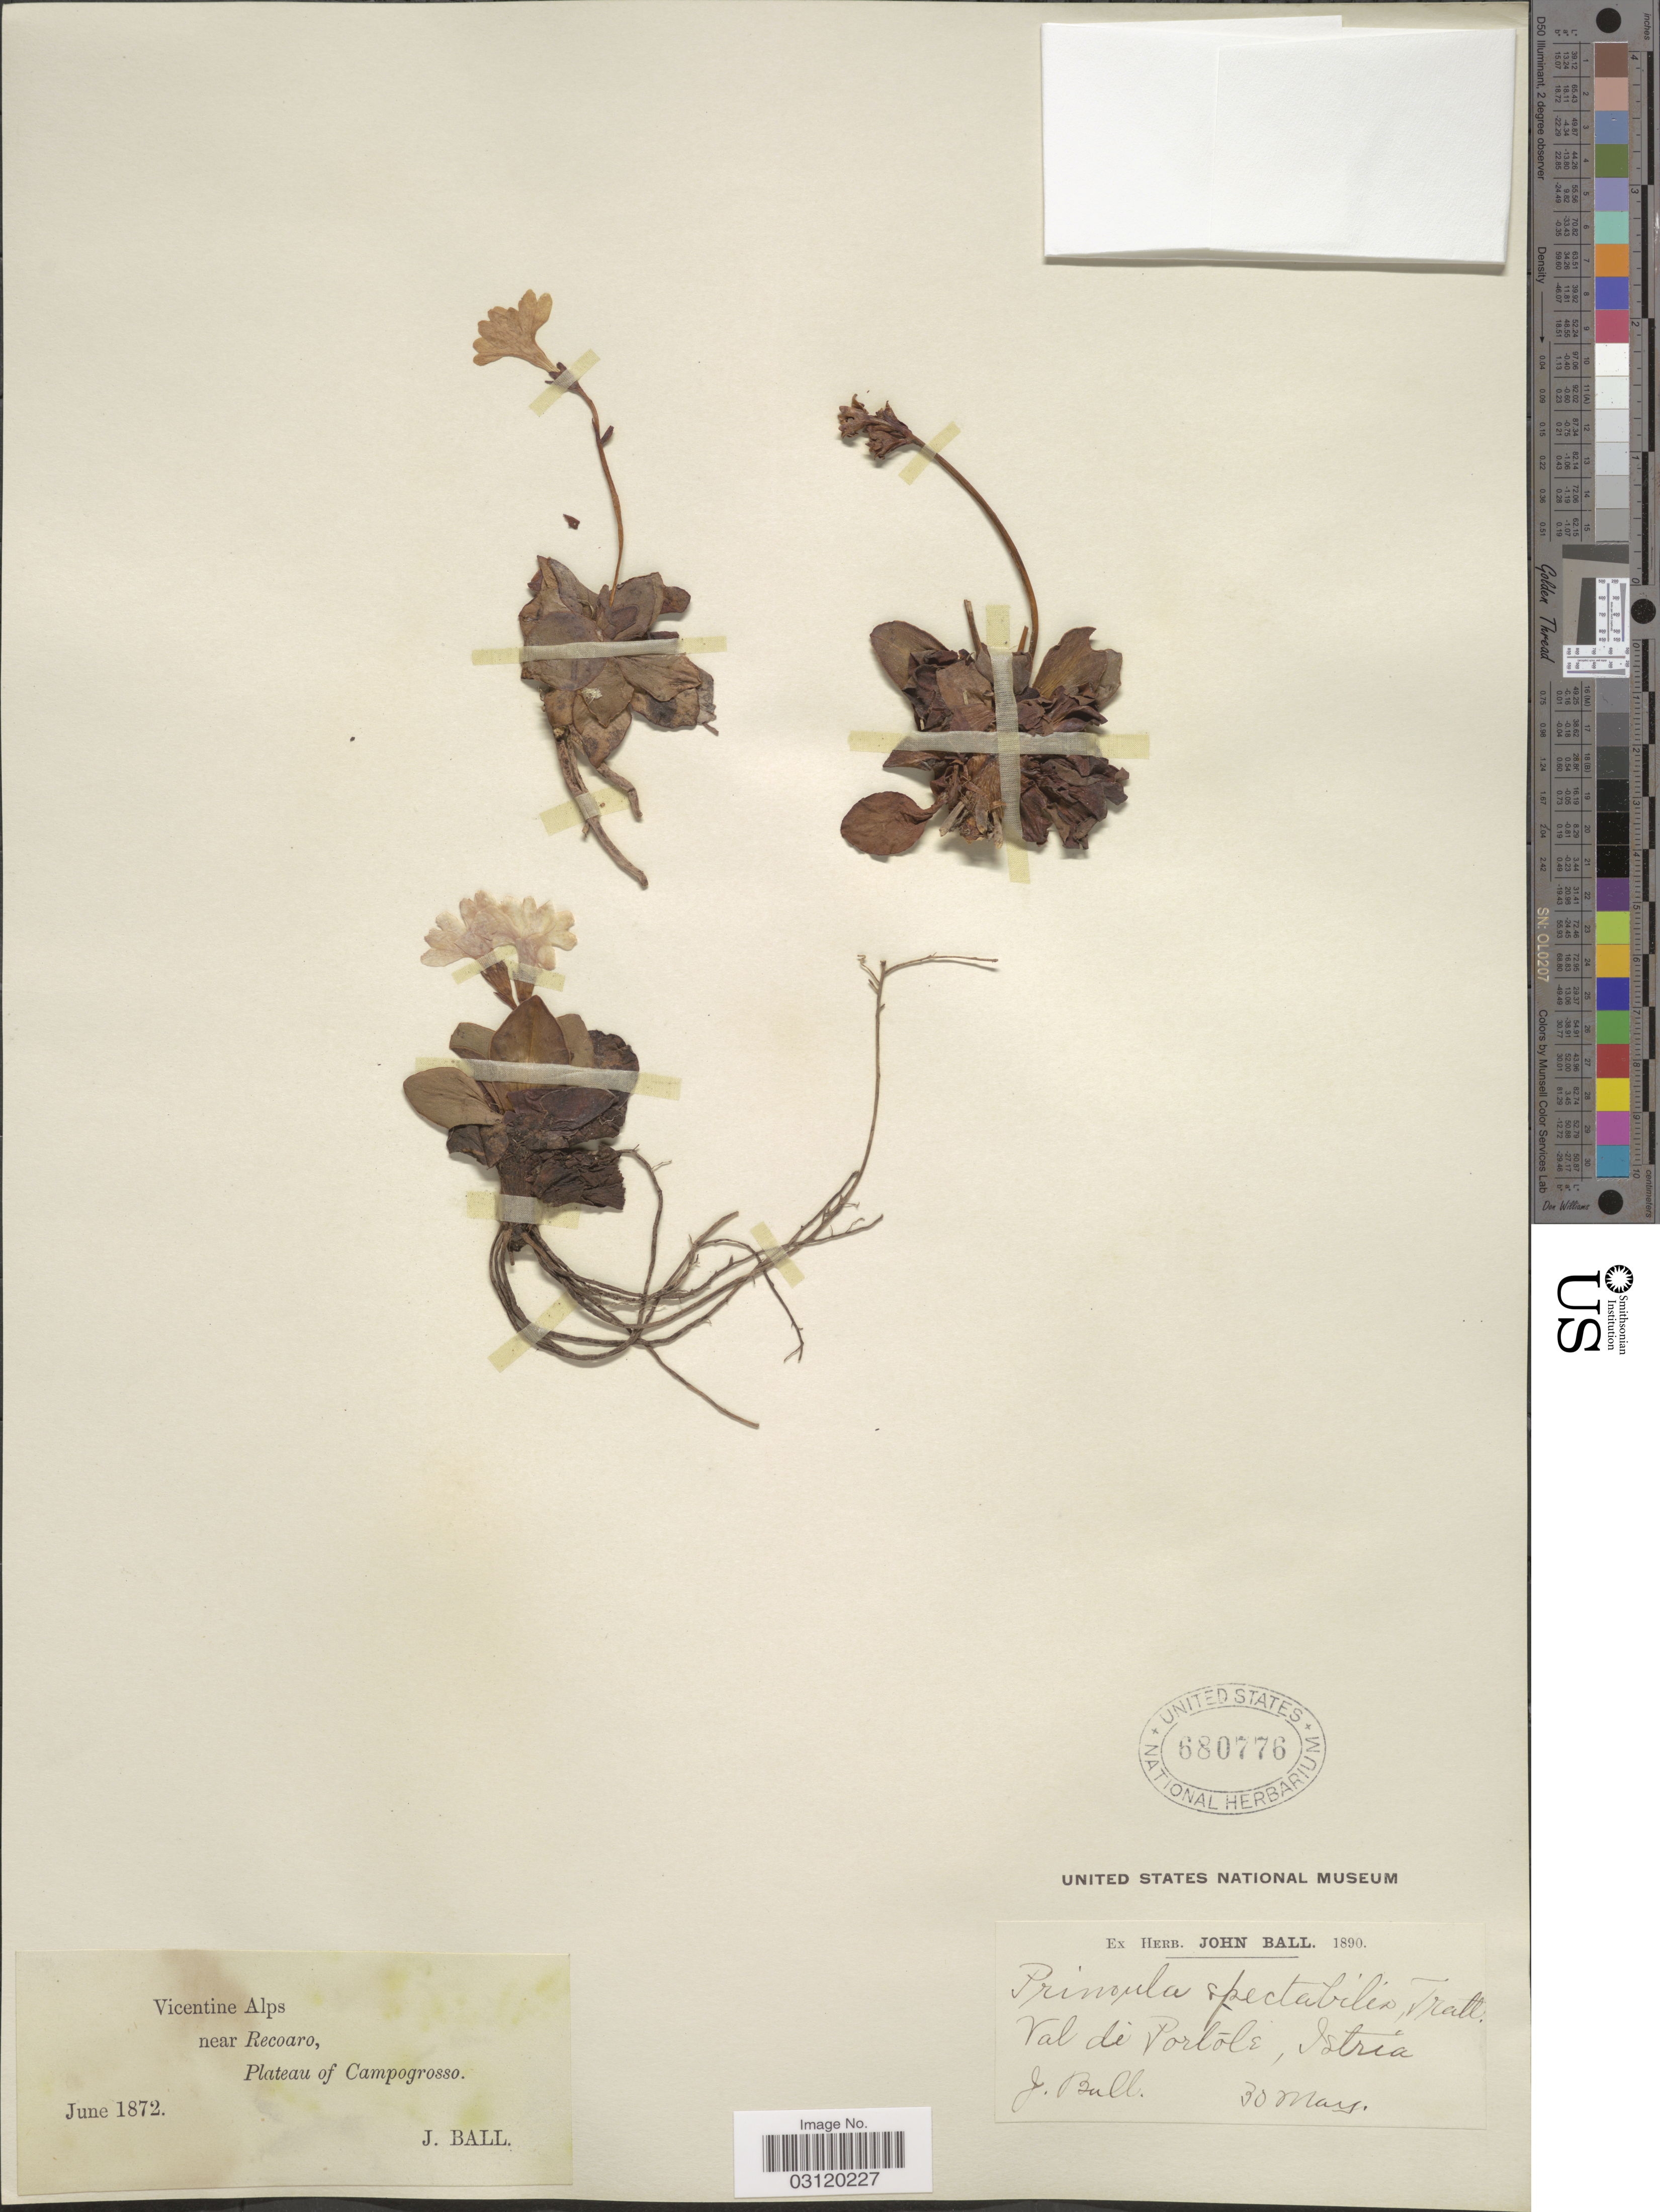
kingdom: Plantae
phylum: Tracheophyta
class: Magnoliopsida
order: Ericales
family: Primulaceae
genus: Primula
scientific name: Primula spectabilis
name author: Tratt.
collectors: J. Ball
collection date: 1872-06/1890-03-30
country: Italy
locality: Val de Portole, Istria, Vicentine Alps, near Recoaro, Plateau of Campogrosso.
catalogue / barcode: US 680776